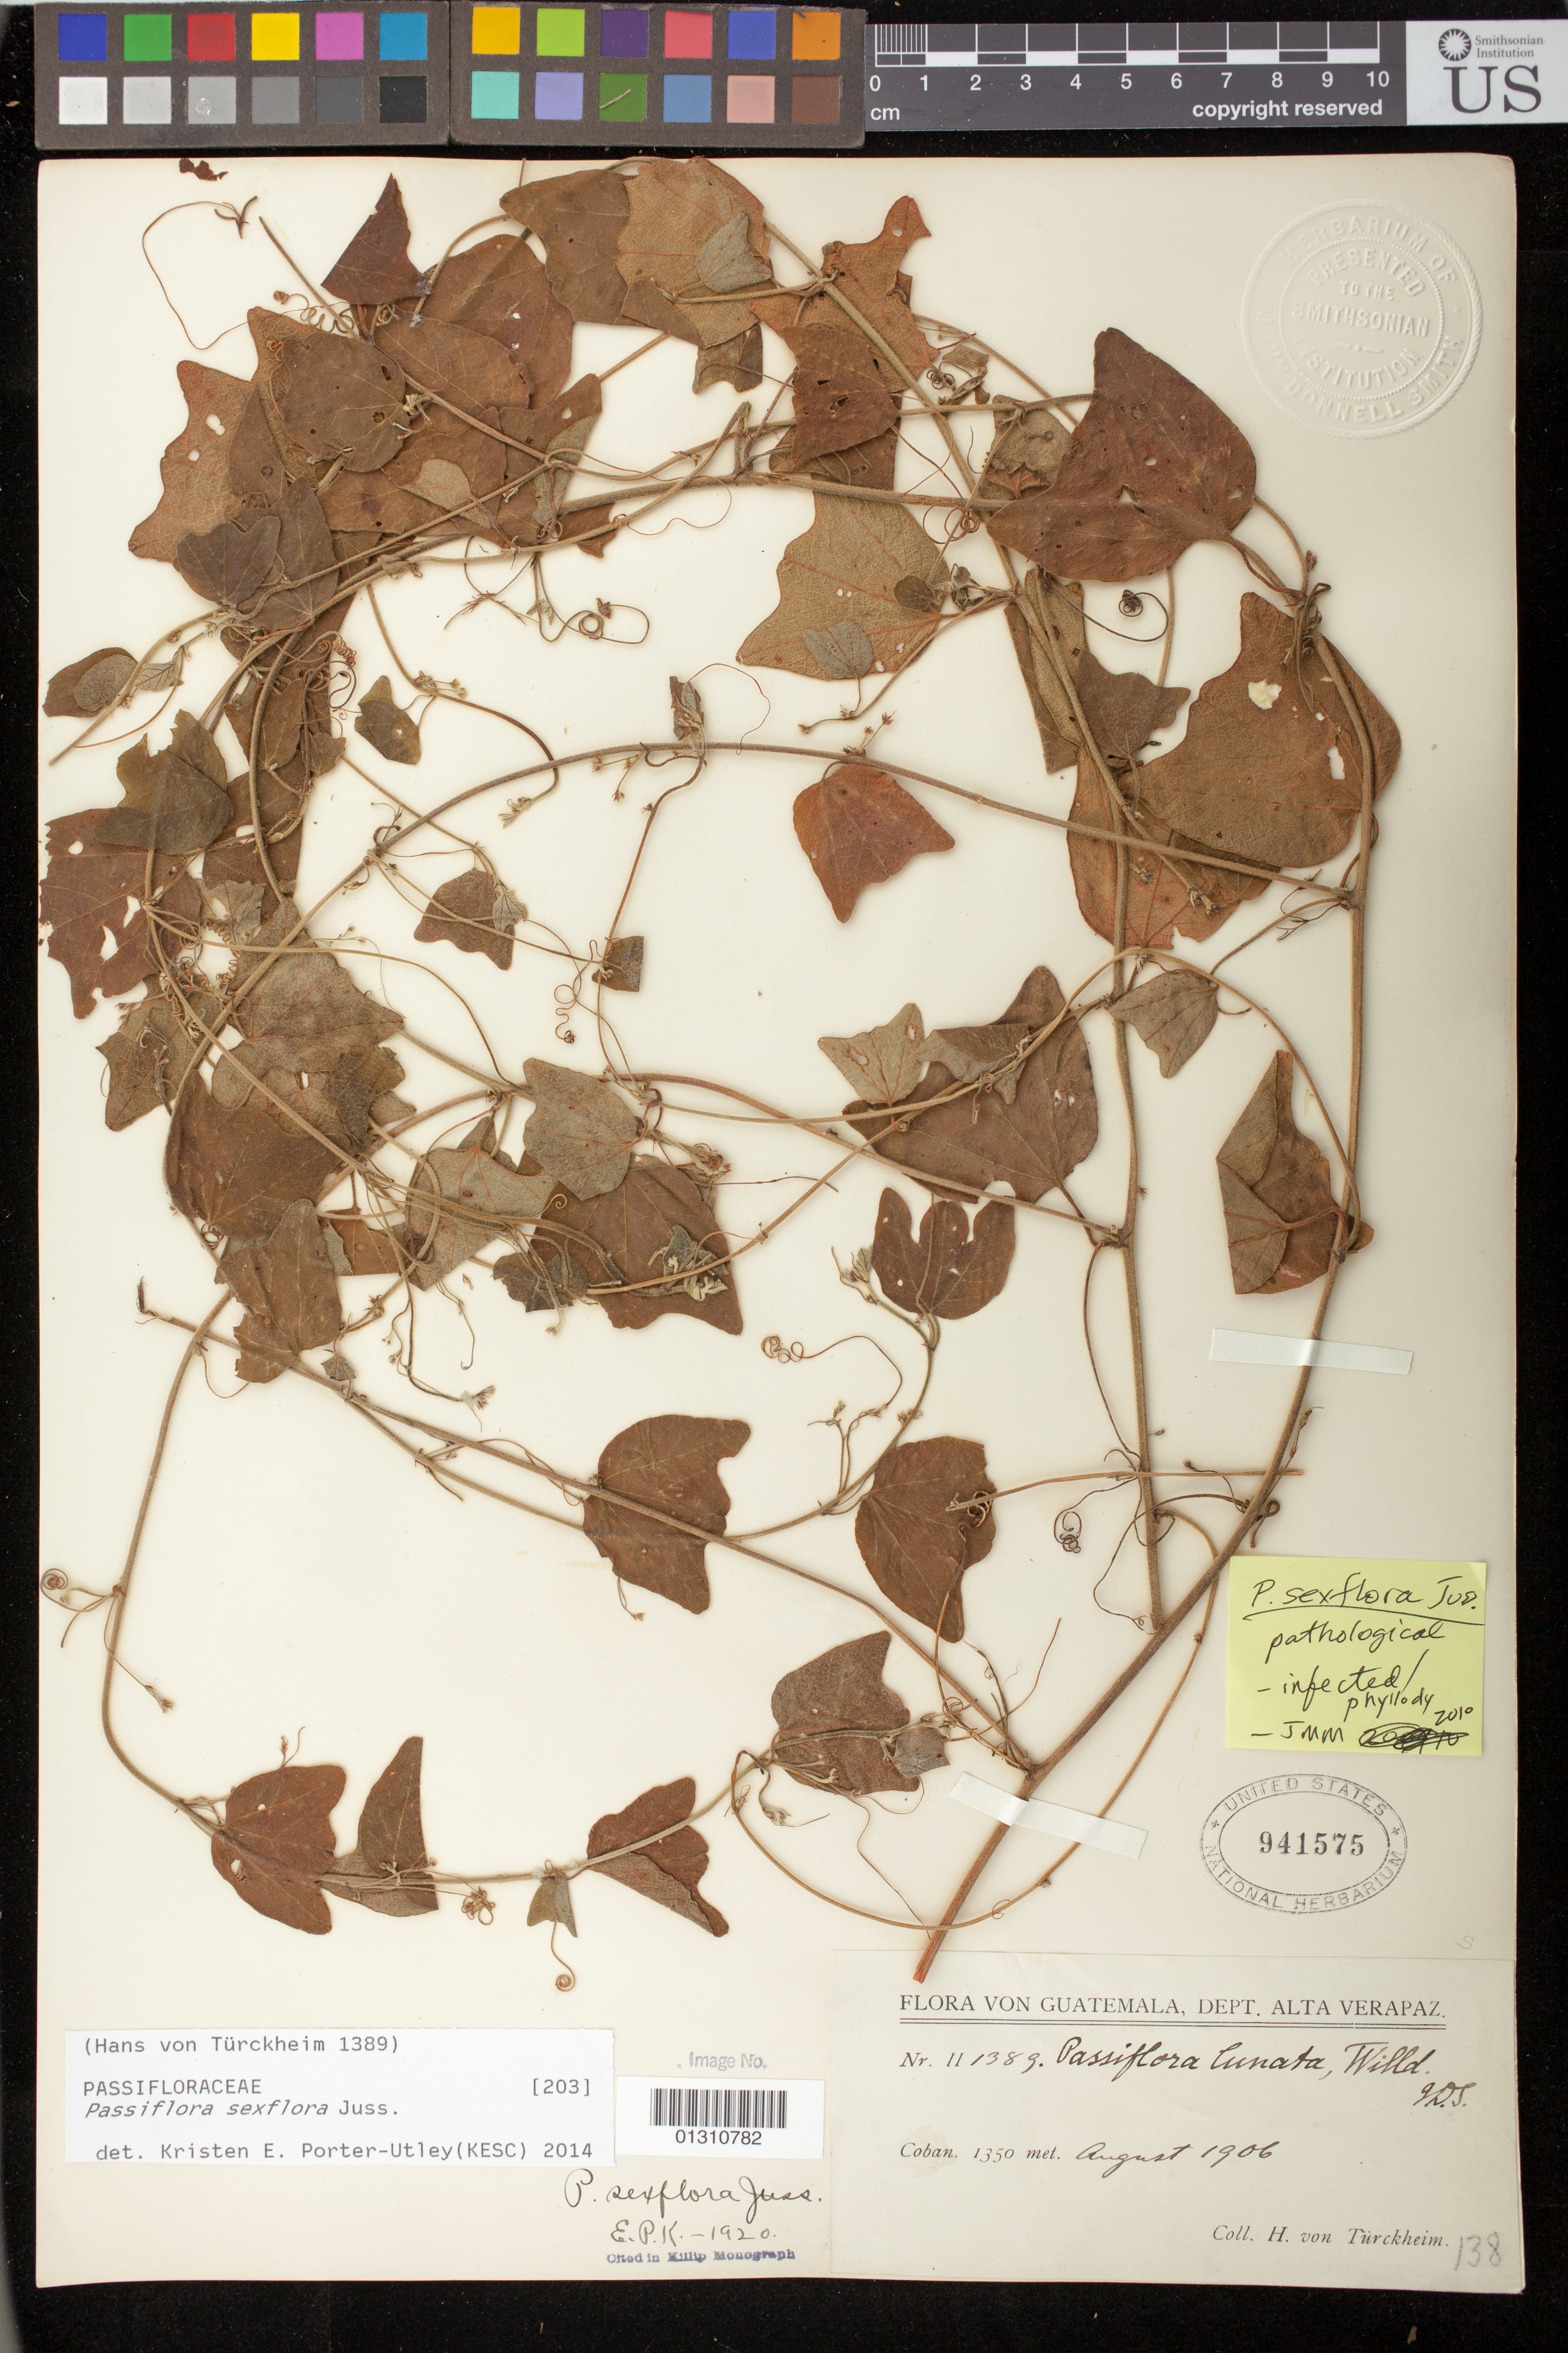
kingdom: Plantae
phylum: Tracheophyta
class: Magnoliopsida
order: Malpighiales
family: Passifloraceae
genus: Passiflora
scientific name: Passiflora sexflora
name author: Juss.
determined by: Porter-Utley, Kristen E.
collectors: H. von Türckheim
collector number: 1389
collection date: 1906-08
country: Guatemala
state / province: Alta Verapaz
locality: Coban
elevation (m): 1350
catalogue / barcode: US 941575